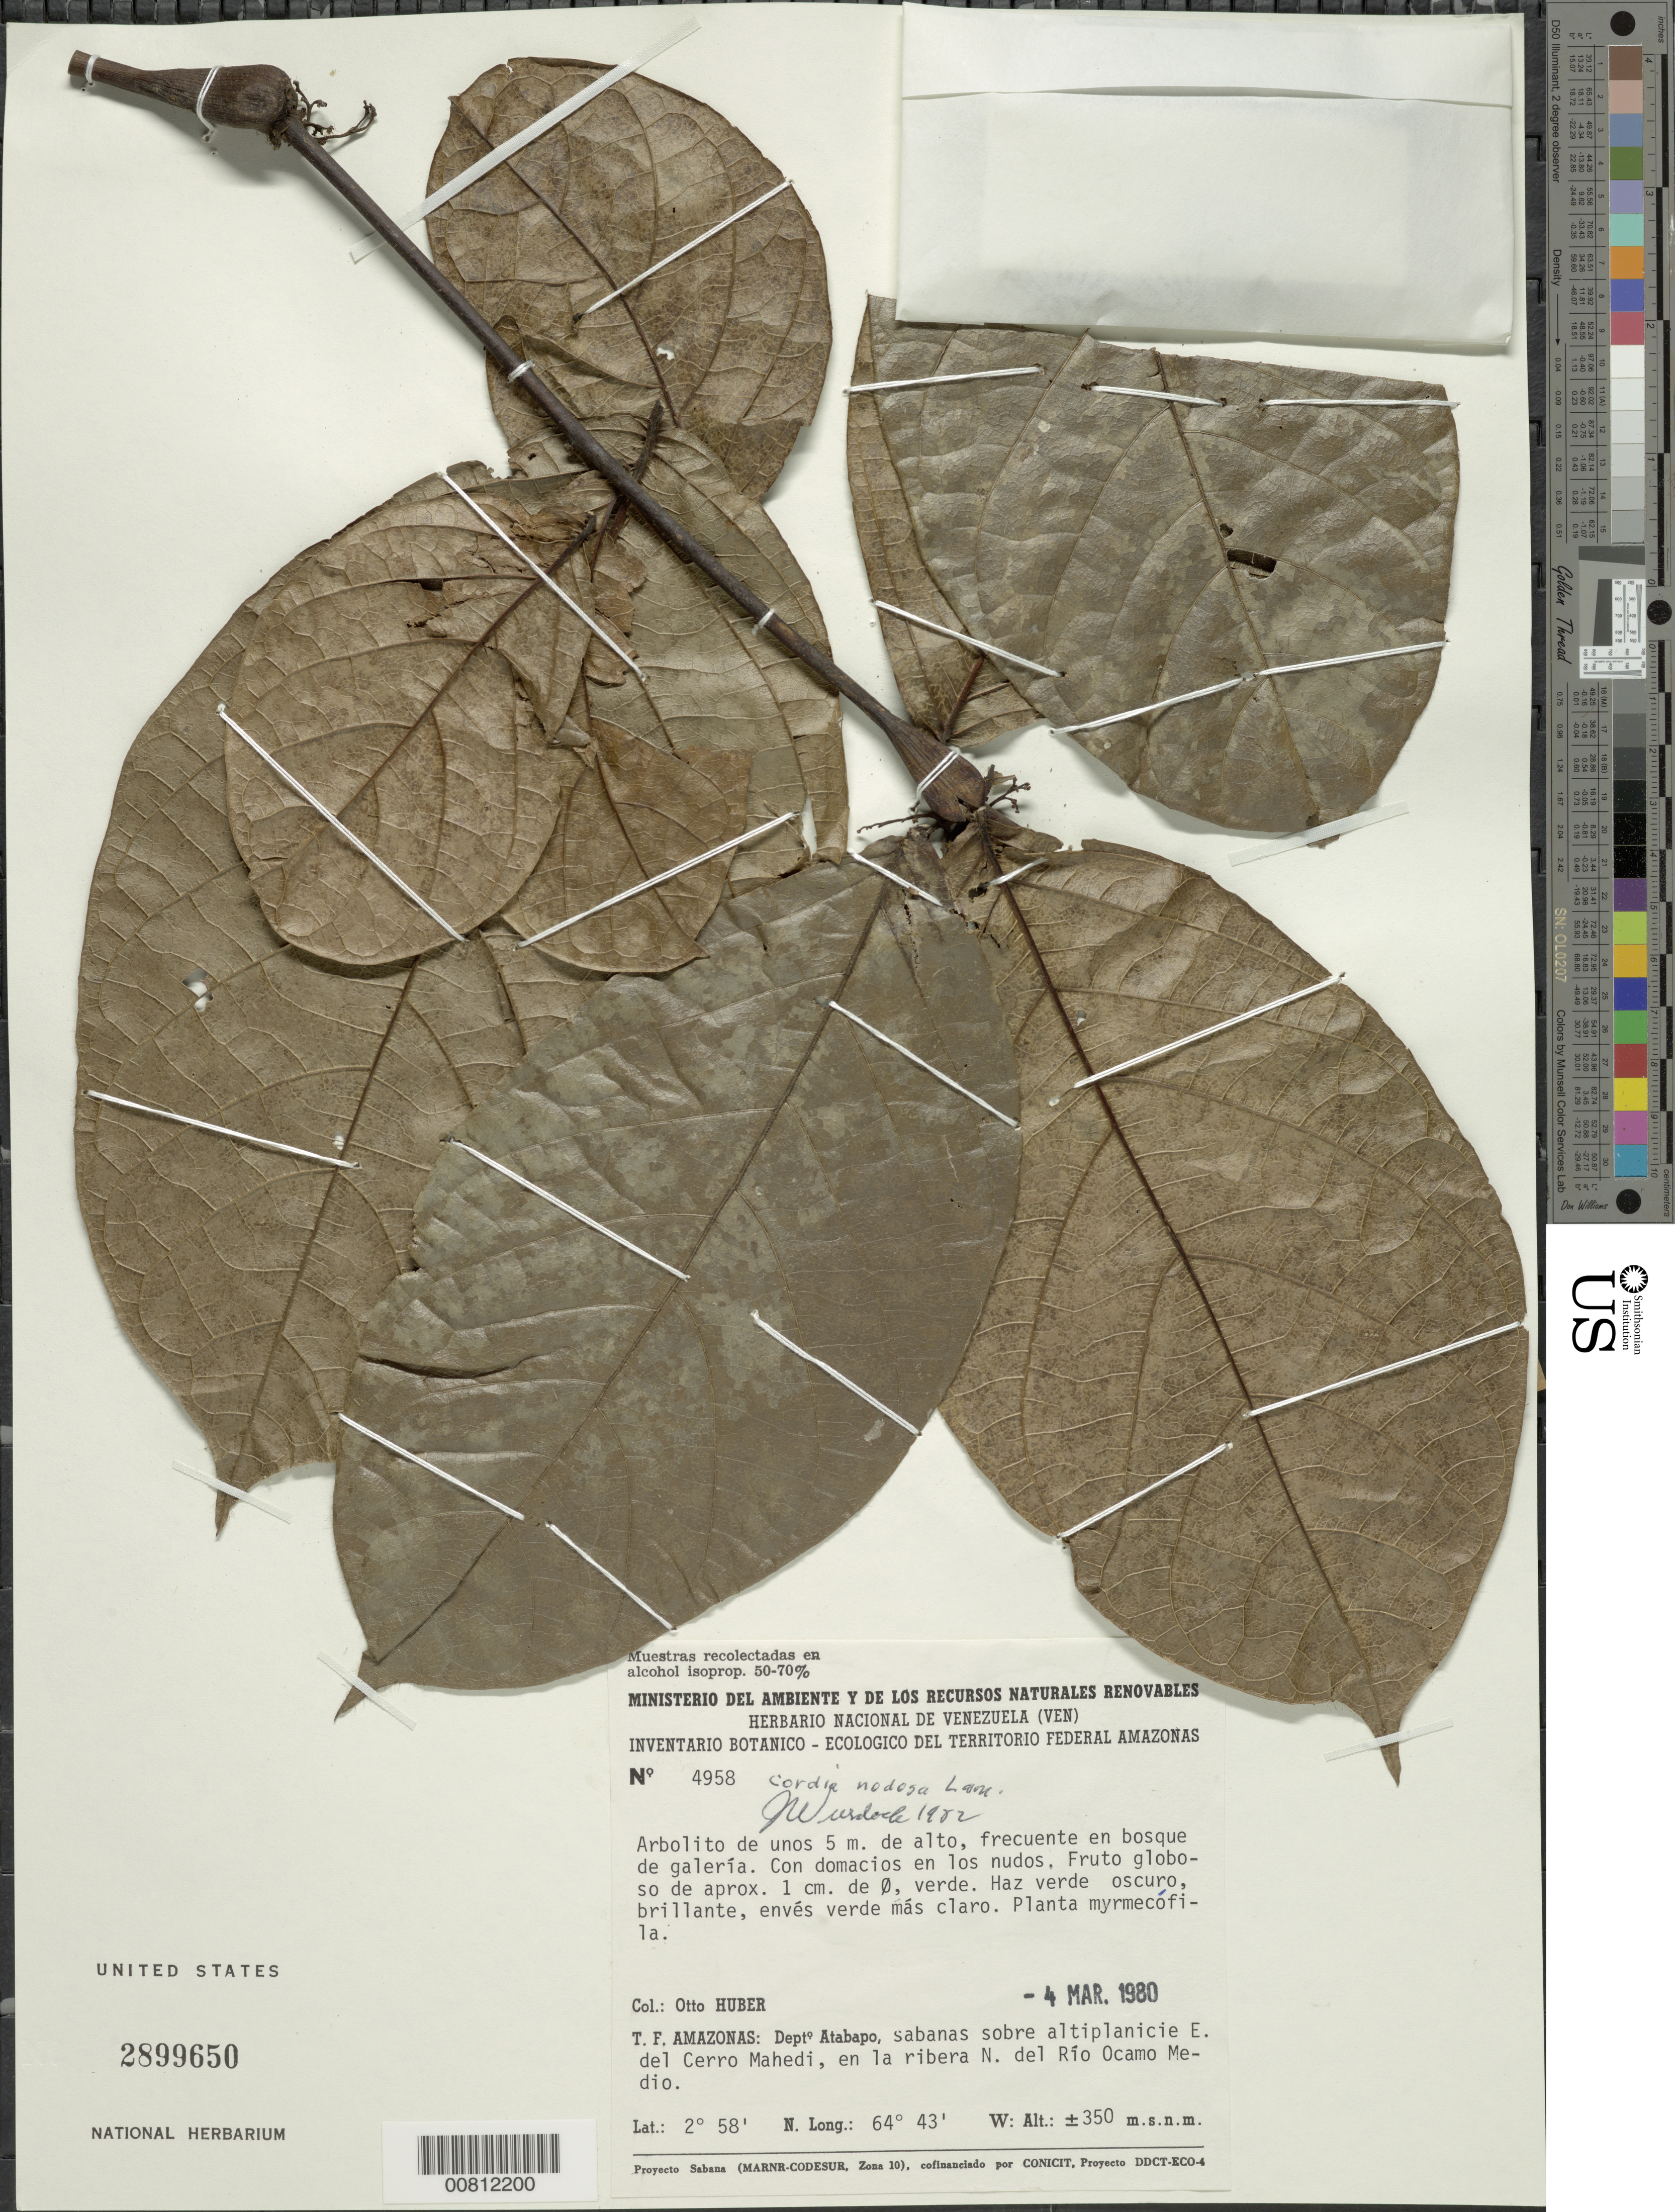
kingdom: Plantae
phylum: Tracheophyta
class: Magnoliopsida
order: Boraginales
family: Cordiaceae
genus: Cordia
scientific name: Cordia nodosa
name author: Lam.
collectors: O. Huber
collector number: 4958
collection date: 1980-03-04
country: Venezuela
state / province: Amazonas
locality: T. F. Amazonas: Depto Atabapo, sabanas sobre altiplanicie E. del Cerro Mahedi, en la ribera N. del Río Ocamo Medio.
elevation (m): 350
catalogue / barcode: US 2899650